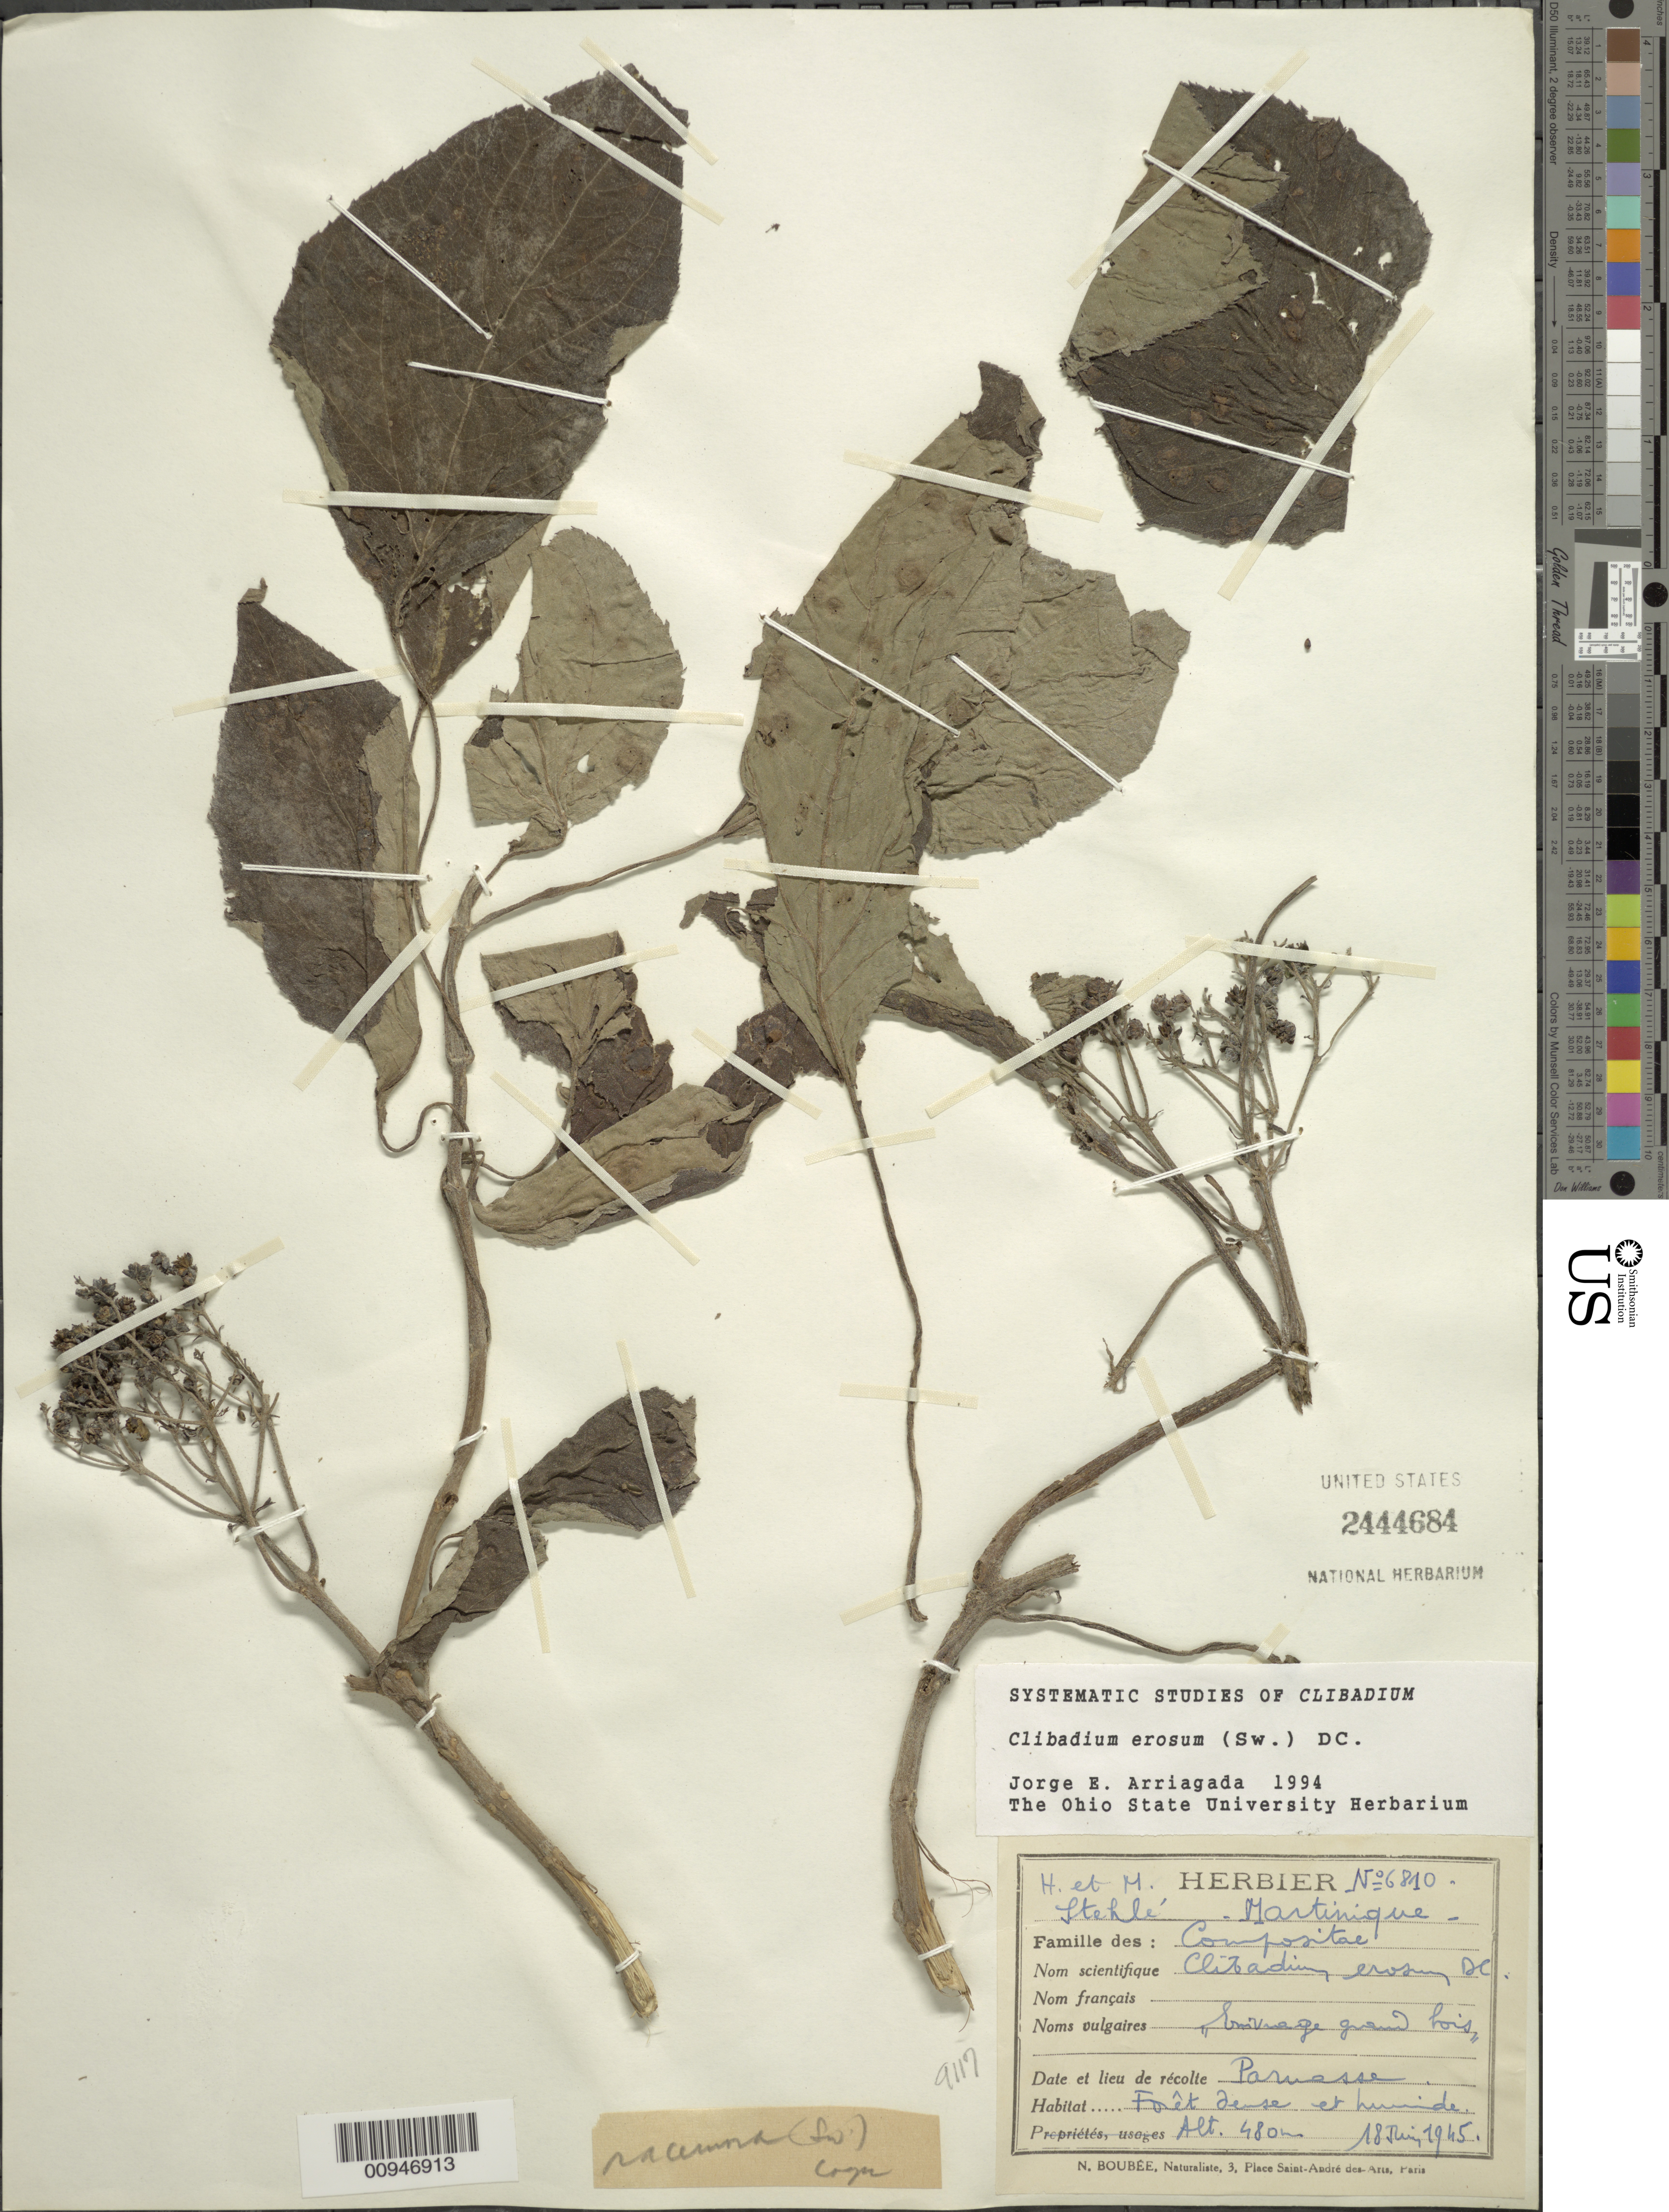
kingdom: Plantae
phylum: Tracheophyta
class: Magnoliopsida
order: Asterales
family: Asteraceae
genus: Clibadium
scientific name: Clibadium erosum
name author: (Sw.) DC.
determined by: Arriagada, J. E.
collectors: H. Stehlé & M. Stehlé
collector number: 6810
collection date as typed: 18 Jun 1945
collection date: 1945-06-18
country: Martinique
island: Martinique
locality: Parnasse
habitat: Forêt dense et humide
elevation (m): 480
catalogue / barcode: US 2444684